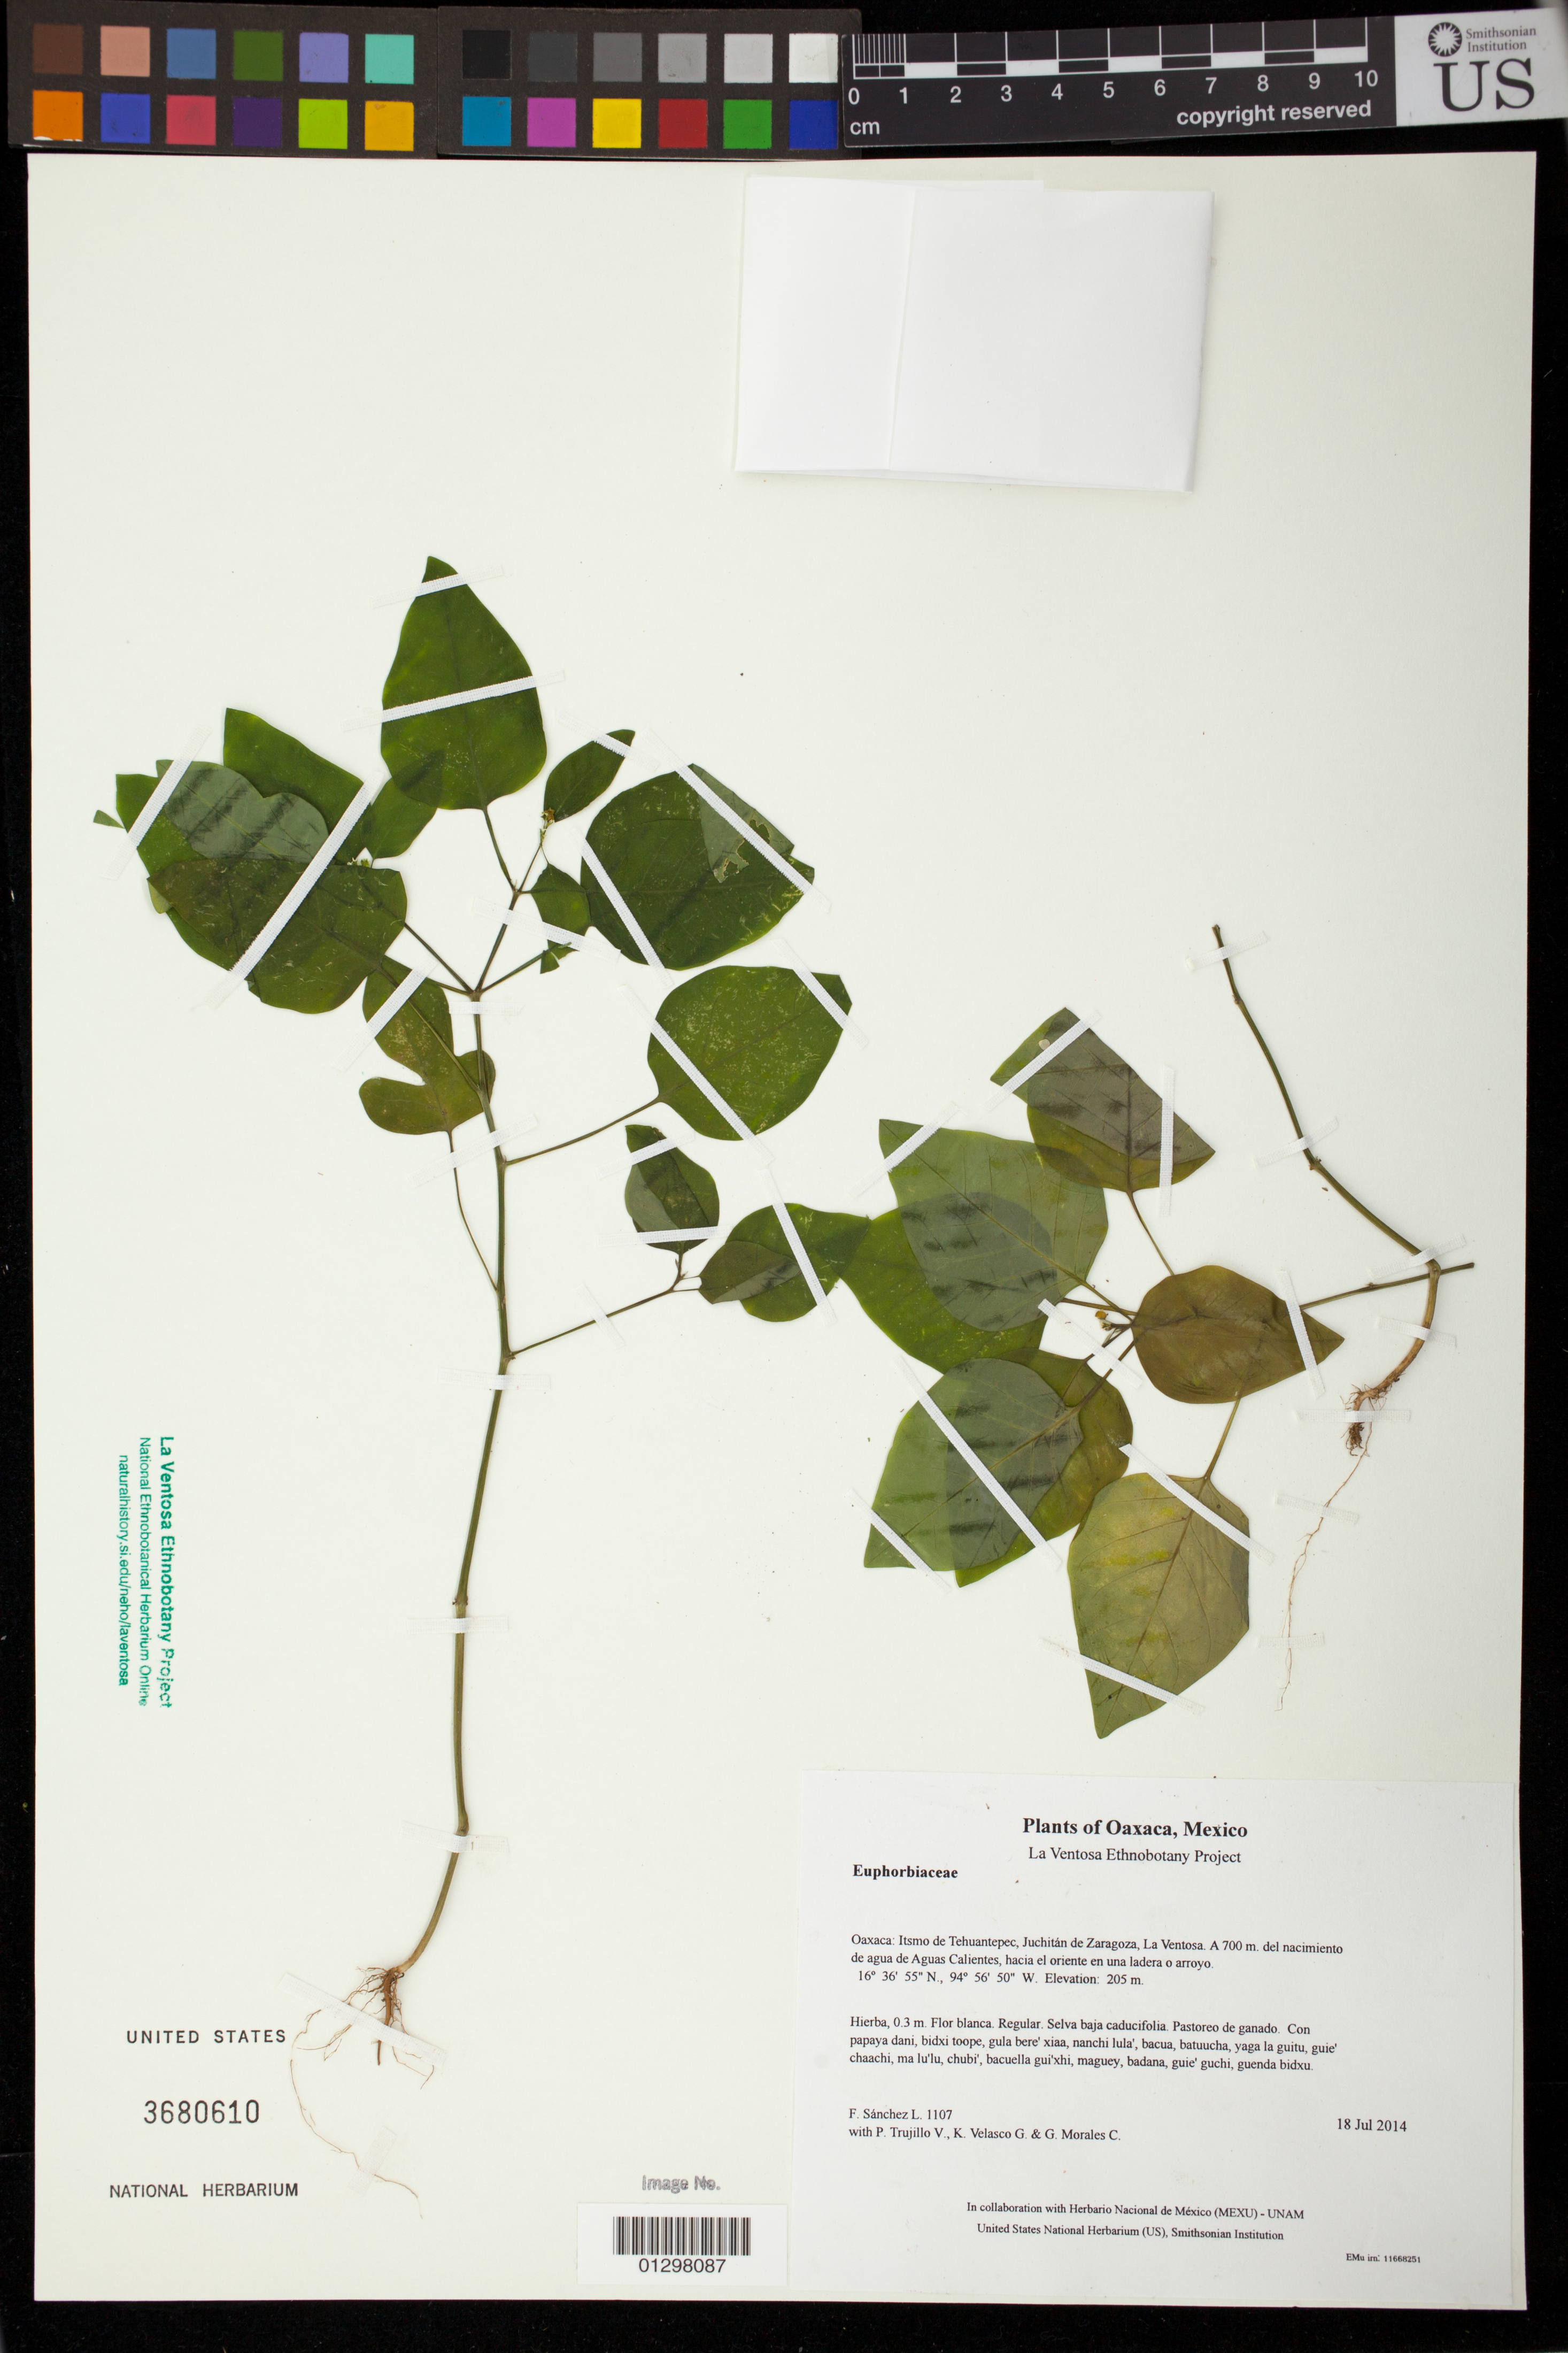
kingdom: Plantae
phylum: Tracheophyta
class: Magnoliopsida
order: Malpighiales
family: Euphorbiaceae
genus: Euphorbia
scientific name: Euphorbia graminea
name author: Jacq.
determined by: Martínez Gordillo, M.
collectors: F. Sánchez L., P. Trujillo V., K. Velasco G. & G. Morales C.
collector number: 1107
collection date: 2014-07-18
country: Mexico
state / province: Oaxaca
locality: Itsmo de Tehuantepec, Juchitán de Zaragoza, La Ventosa. A 700 m. del nacimiento de agua de Aguas Calientes, hacia el oriente en una ladera o arroyo.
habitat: Selva baja caducifolia. Pastoreo de ganado.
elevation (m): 205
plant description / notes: MEXU, US; Guixi bandaga. 0.3 m. Guie' naquichi'. Nuu.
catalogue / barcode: US 3680610